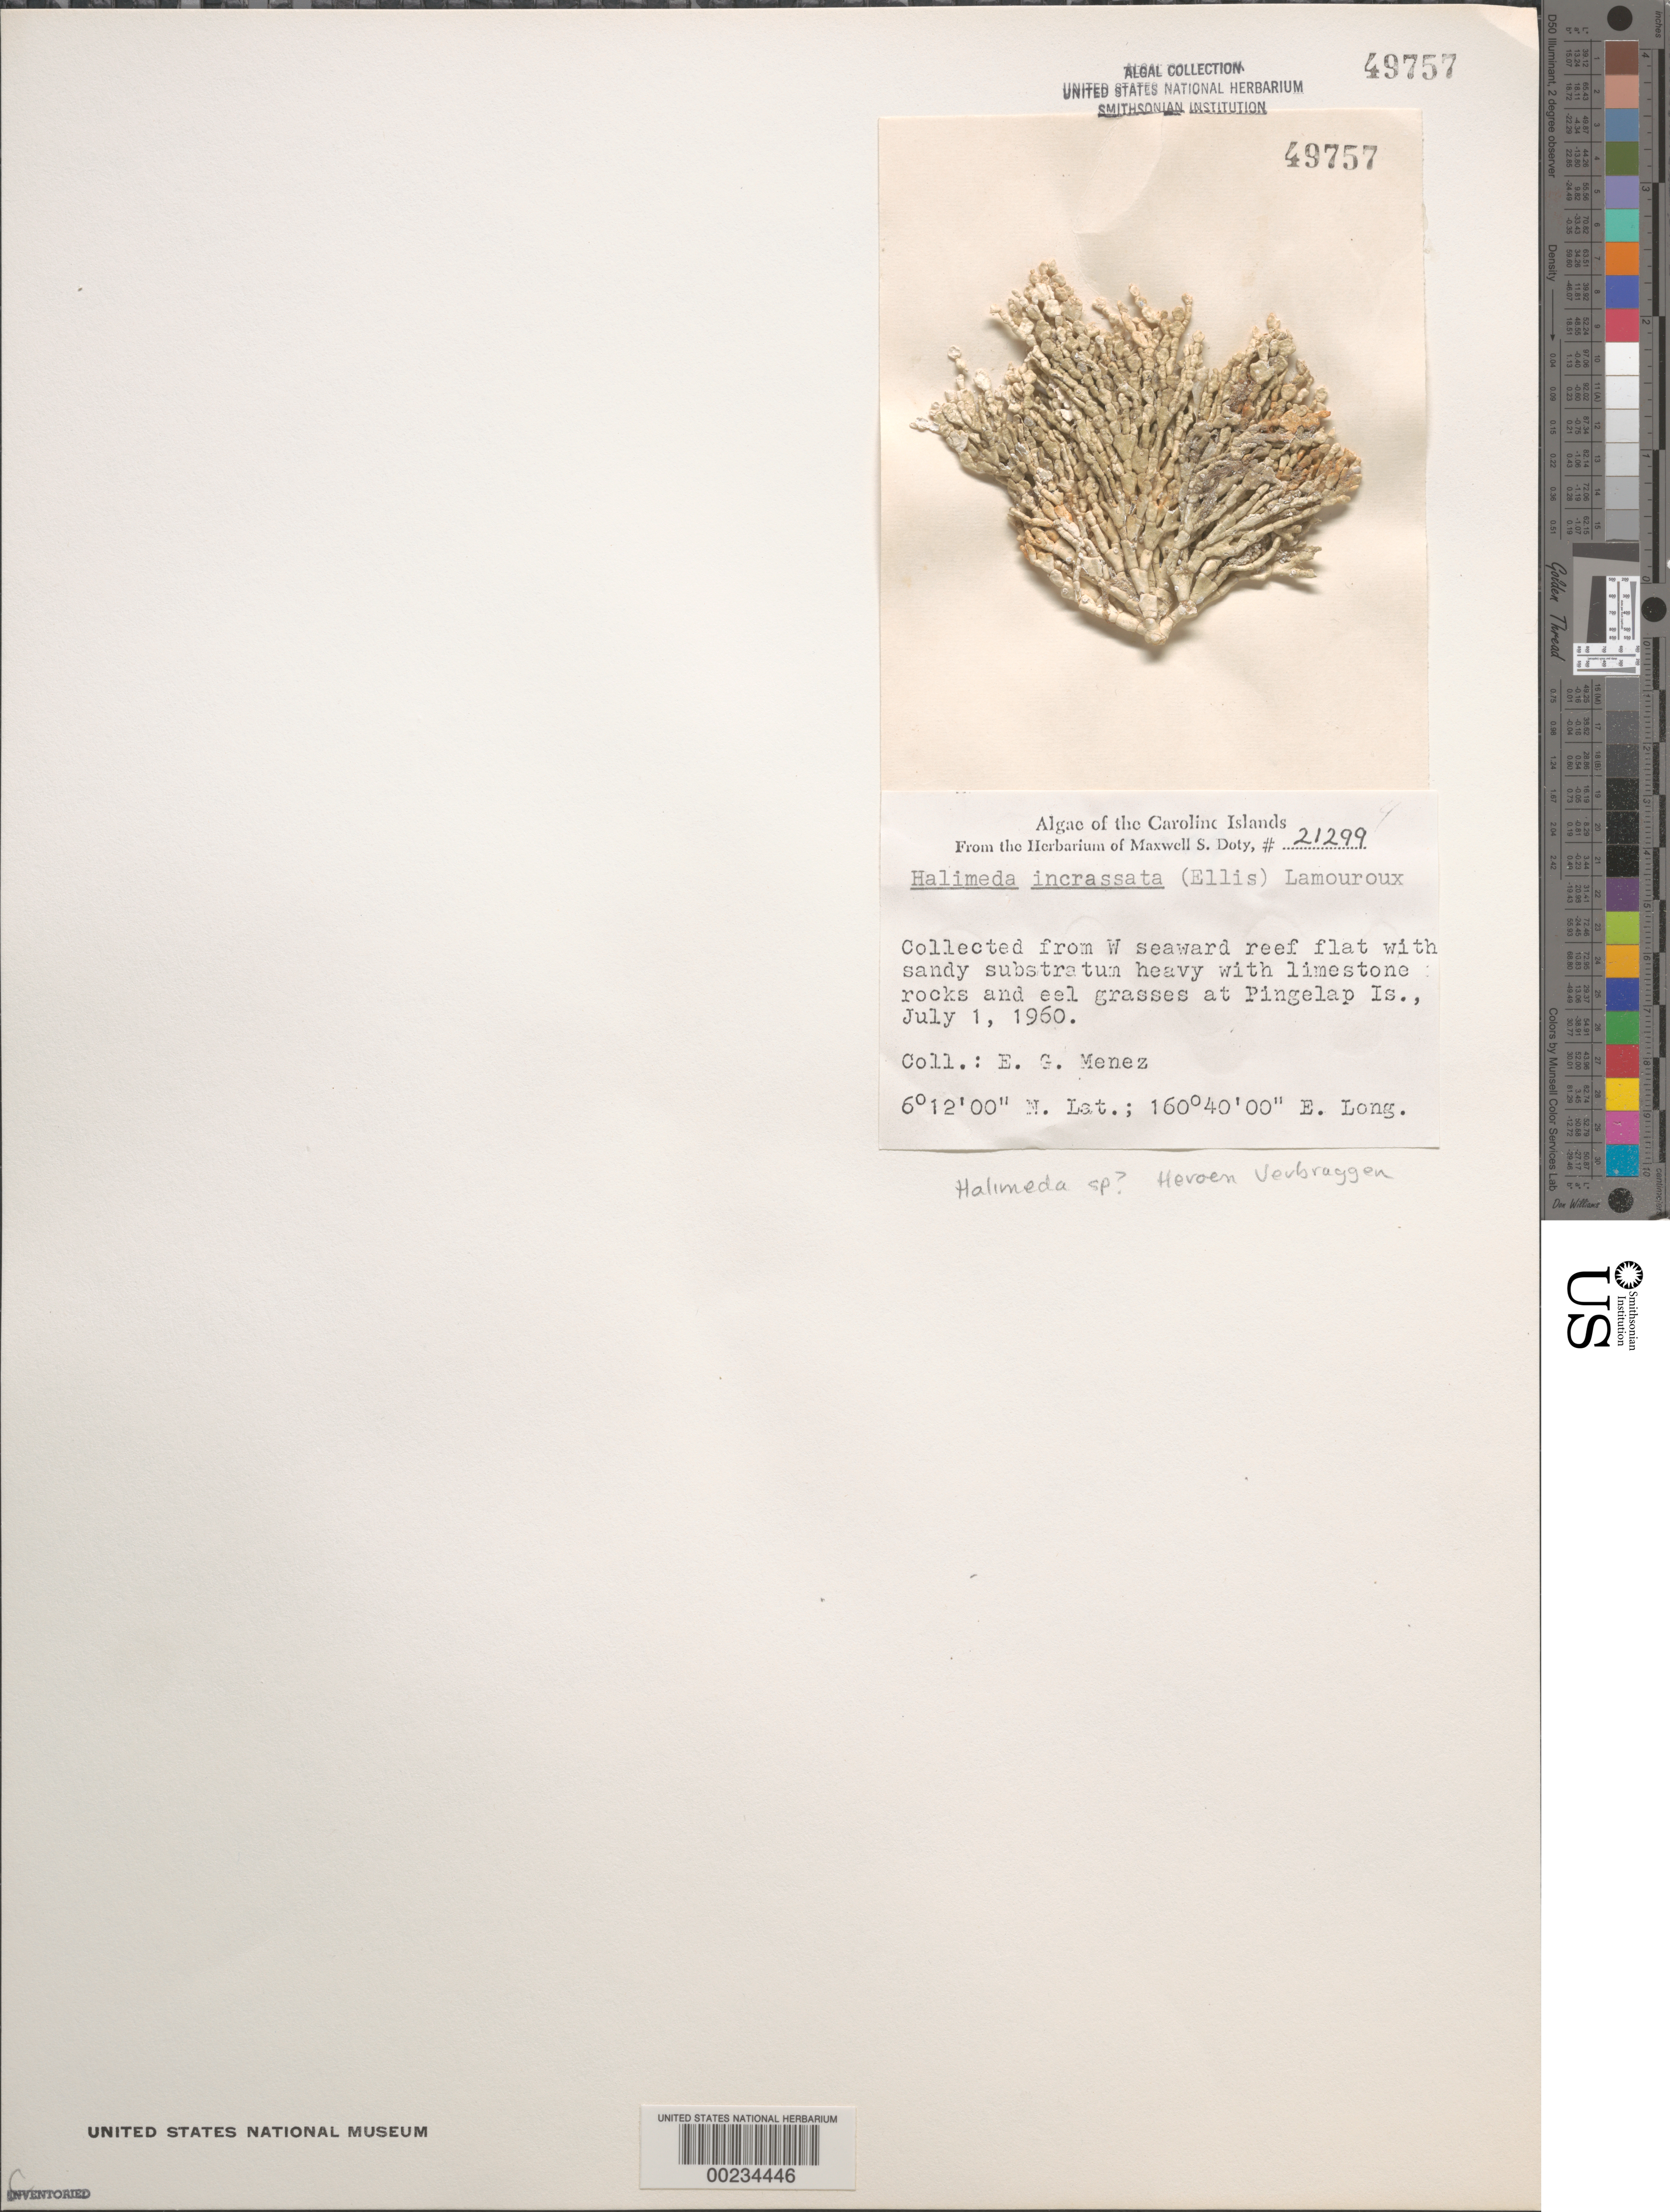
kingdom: Plantae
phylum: Chlorophyta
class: Ulvophyceae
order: Bryopsidales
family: Halimedaceae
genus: Halimeda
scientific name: Halimeda incrassata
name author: (J. Ellis) J.V.Lamouroux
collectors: Meñez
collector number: MSD 21299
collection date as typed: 01 Jul 1960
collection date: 1960-07-01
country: Micronesia, Federated States of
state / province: Pohnpei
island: Pingelap Atoll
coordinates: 6 12' 00" N, 160 40' 00" E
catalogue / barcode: US 49757